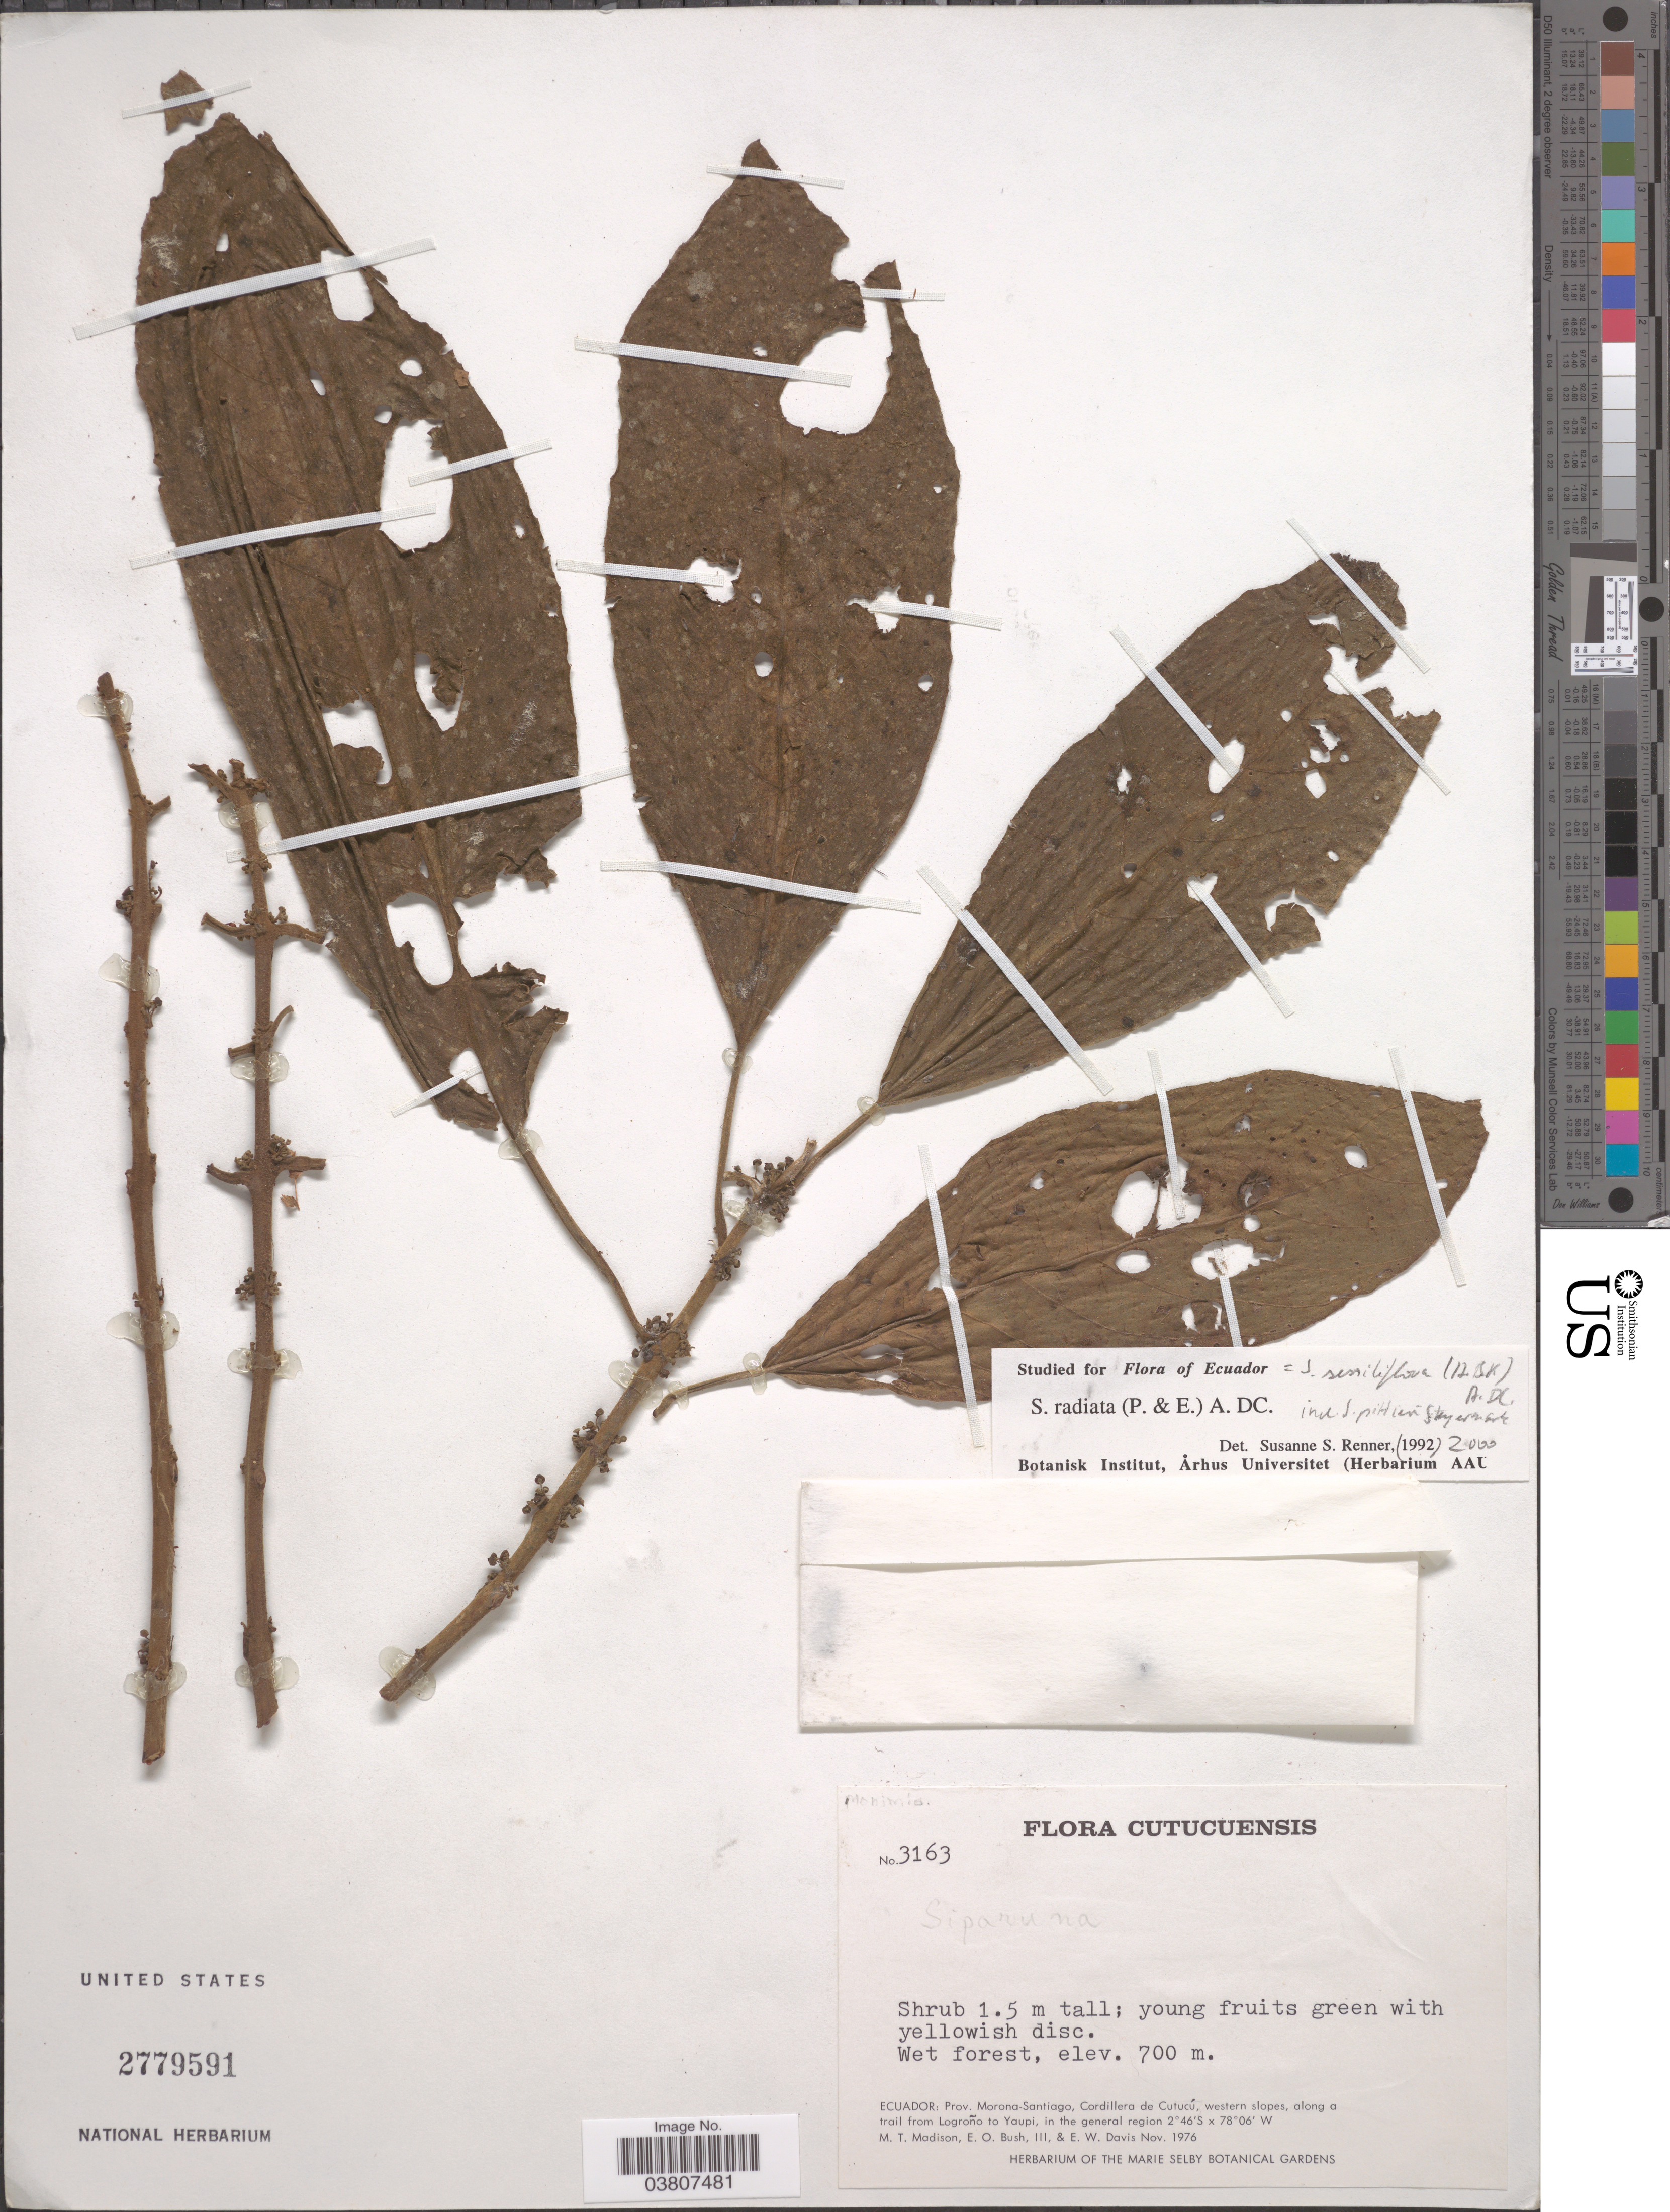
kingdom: Plantae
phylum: Tracheophyta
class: Magnoliopsida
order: Laurales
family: Siparunaceae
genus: Siparuna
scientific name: Siparuna sessiliflora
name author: (Kunth) A. DC.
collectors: M. T. Madison, E. O. Bush, E. W. Davis & E. W. Davis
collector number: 3163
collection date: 1976-11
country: Ecuador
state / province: Morona-Santiago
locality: Cordillera de Cutucú, western slopes, along a trail from Logroño to Yaupi.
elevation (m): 700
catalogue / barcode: US 2779591